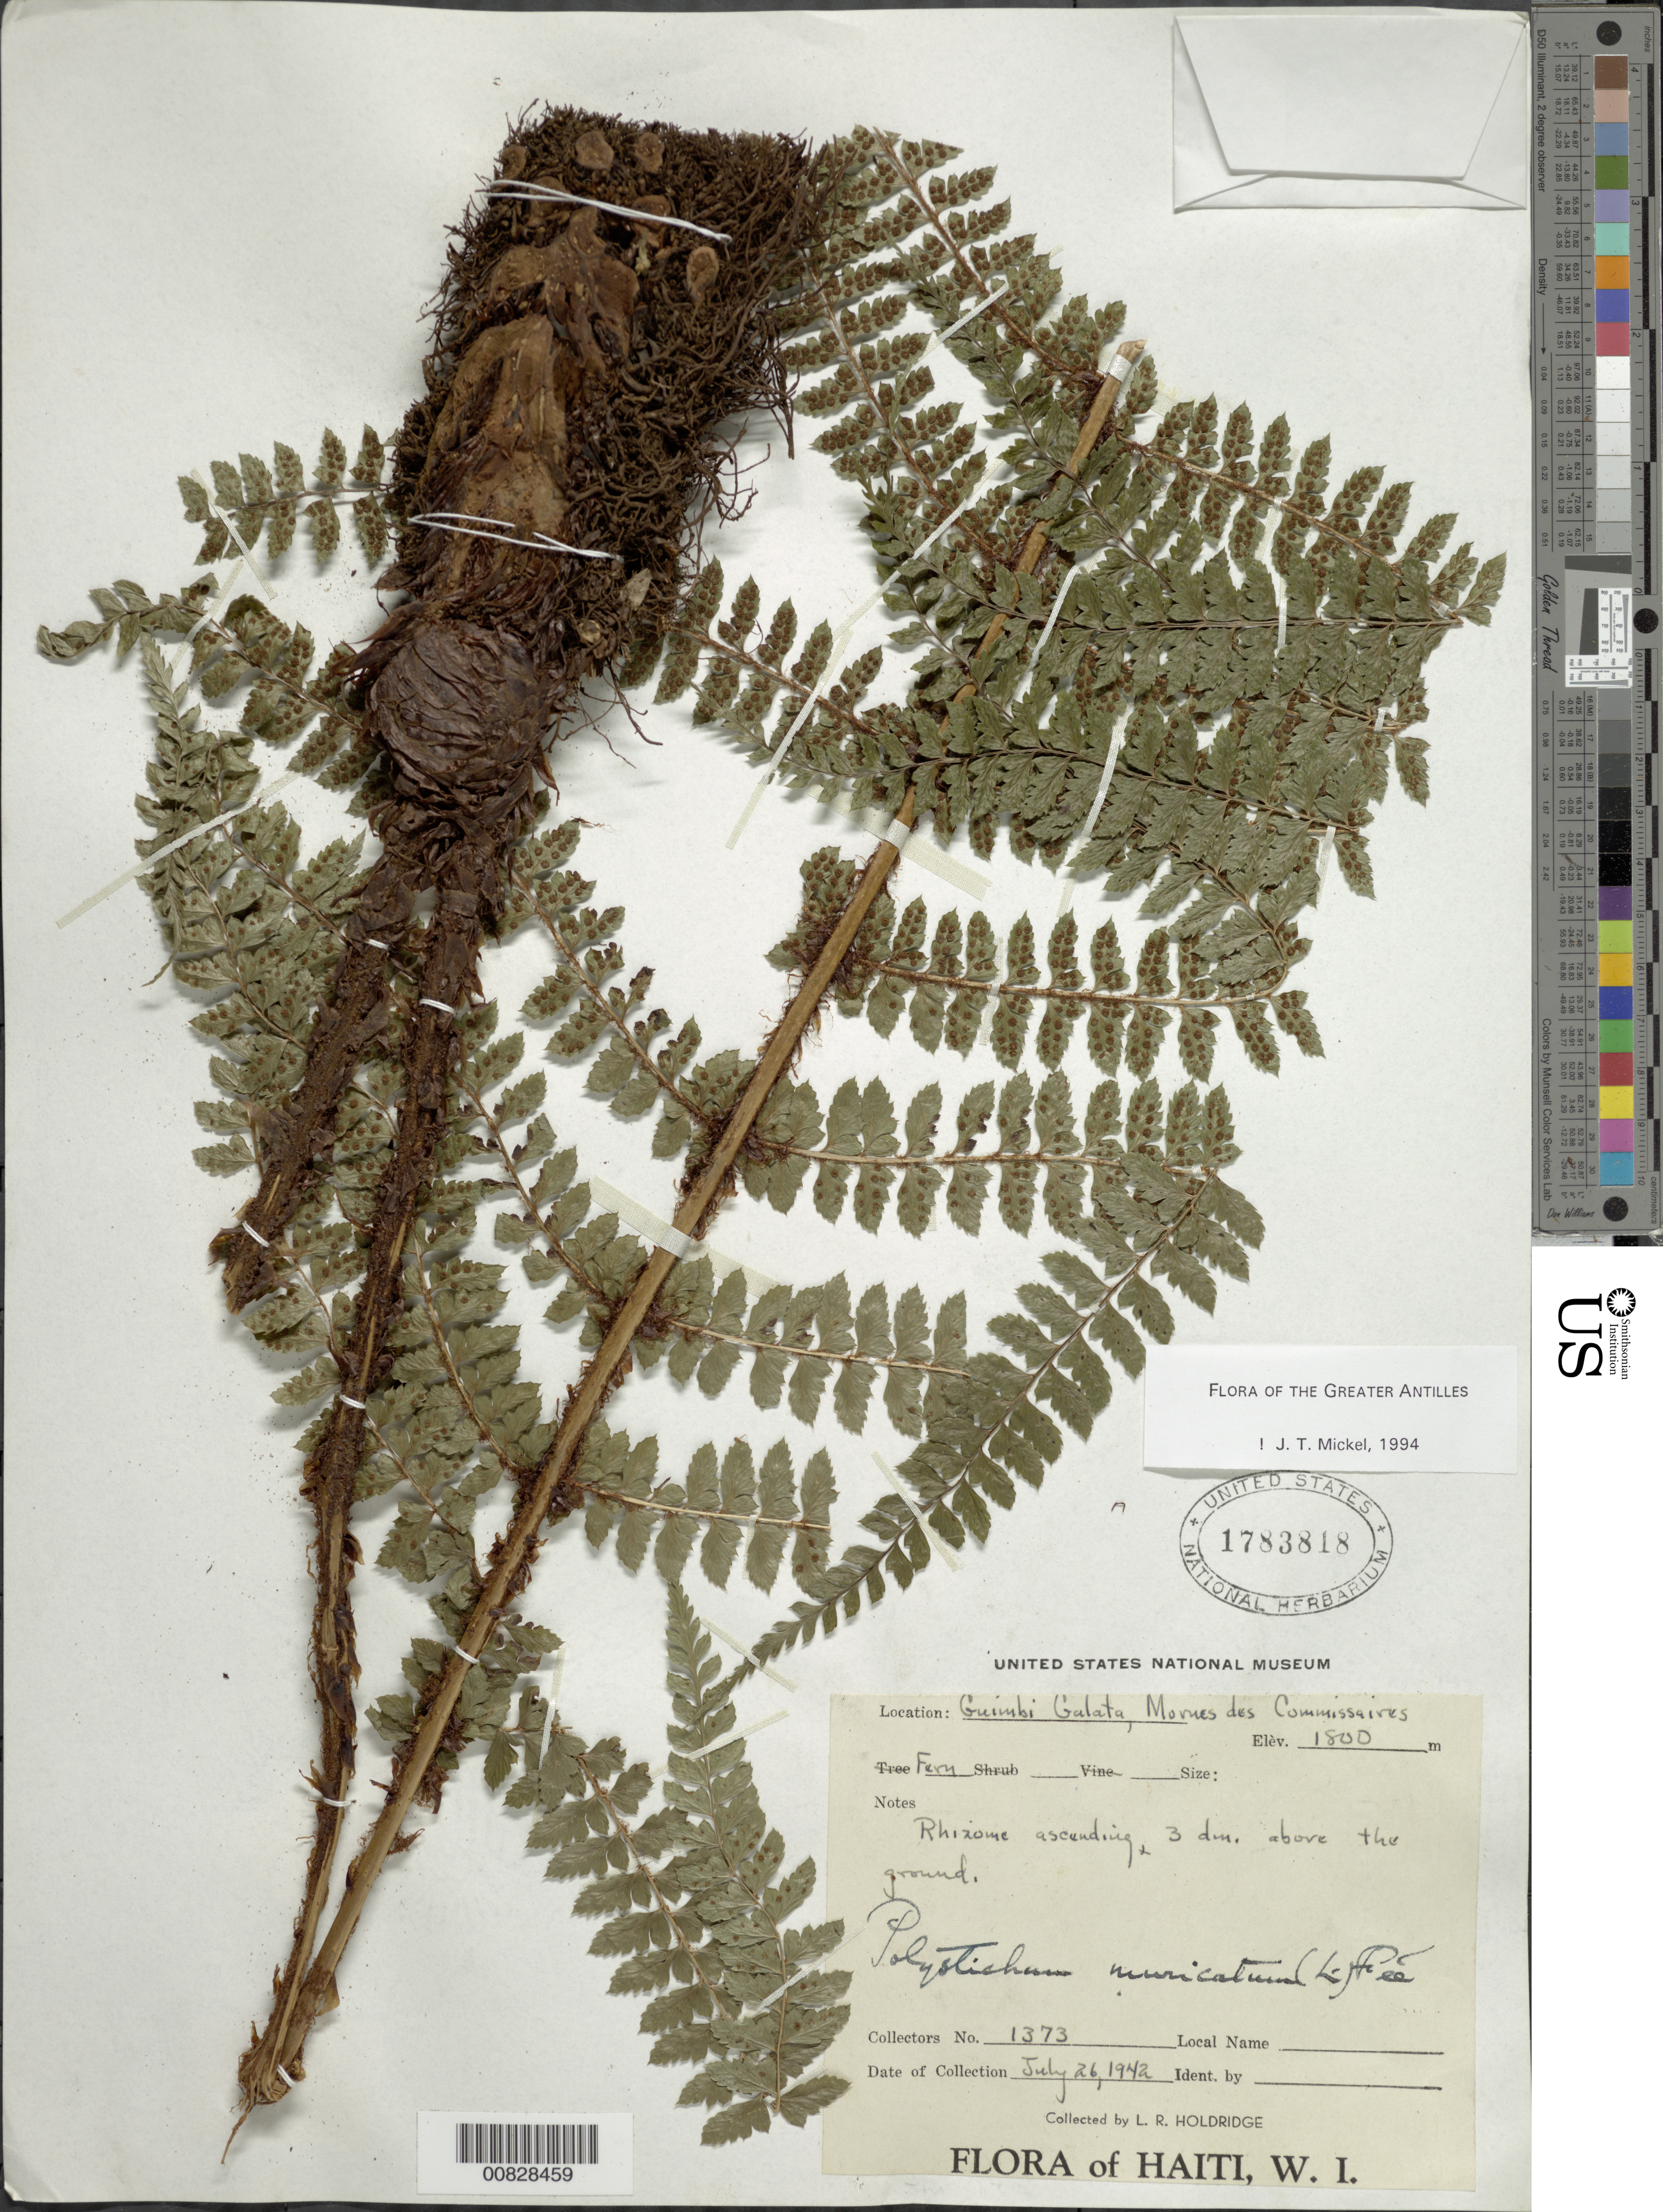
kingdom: Plantae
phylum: Tracheophyta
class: Polypodiopsida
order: Polypodiales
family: Dryopteridaceae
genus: Polystichum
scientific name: Polystichum muricatum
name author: (L.) Fée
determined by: Mickel, J. T., (NY), New York Botanical Garden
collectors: L. Holdridge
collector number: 1373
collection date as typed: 26 Jul 1942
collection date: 1942-07-26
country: Haiti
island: Hispaniola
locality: Guimbi Galata, Mornes des Commissaires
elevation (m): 1800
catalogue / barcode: US 1783818